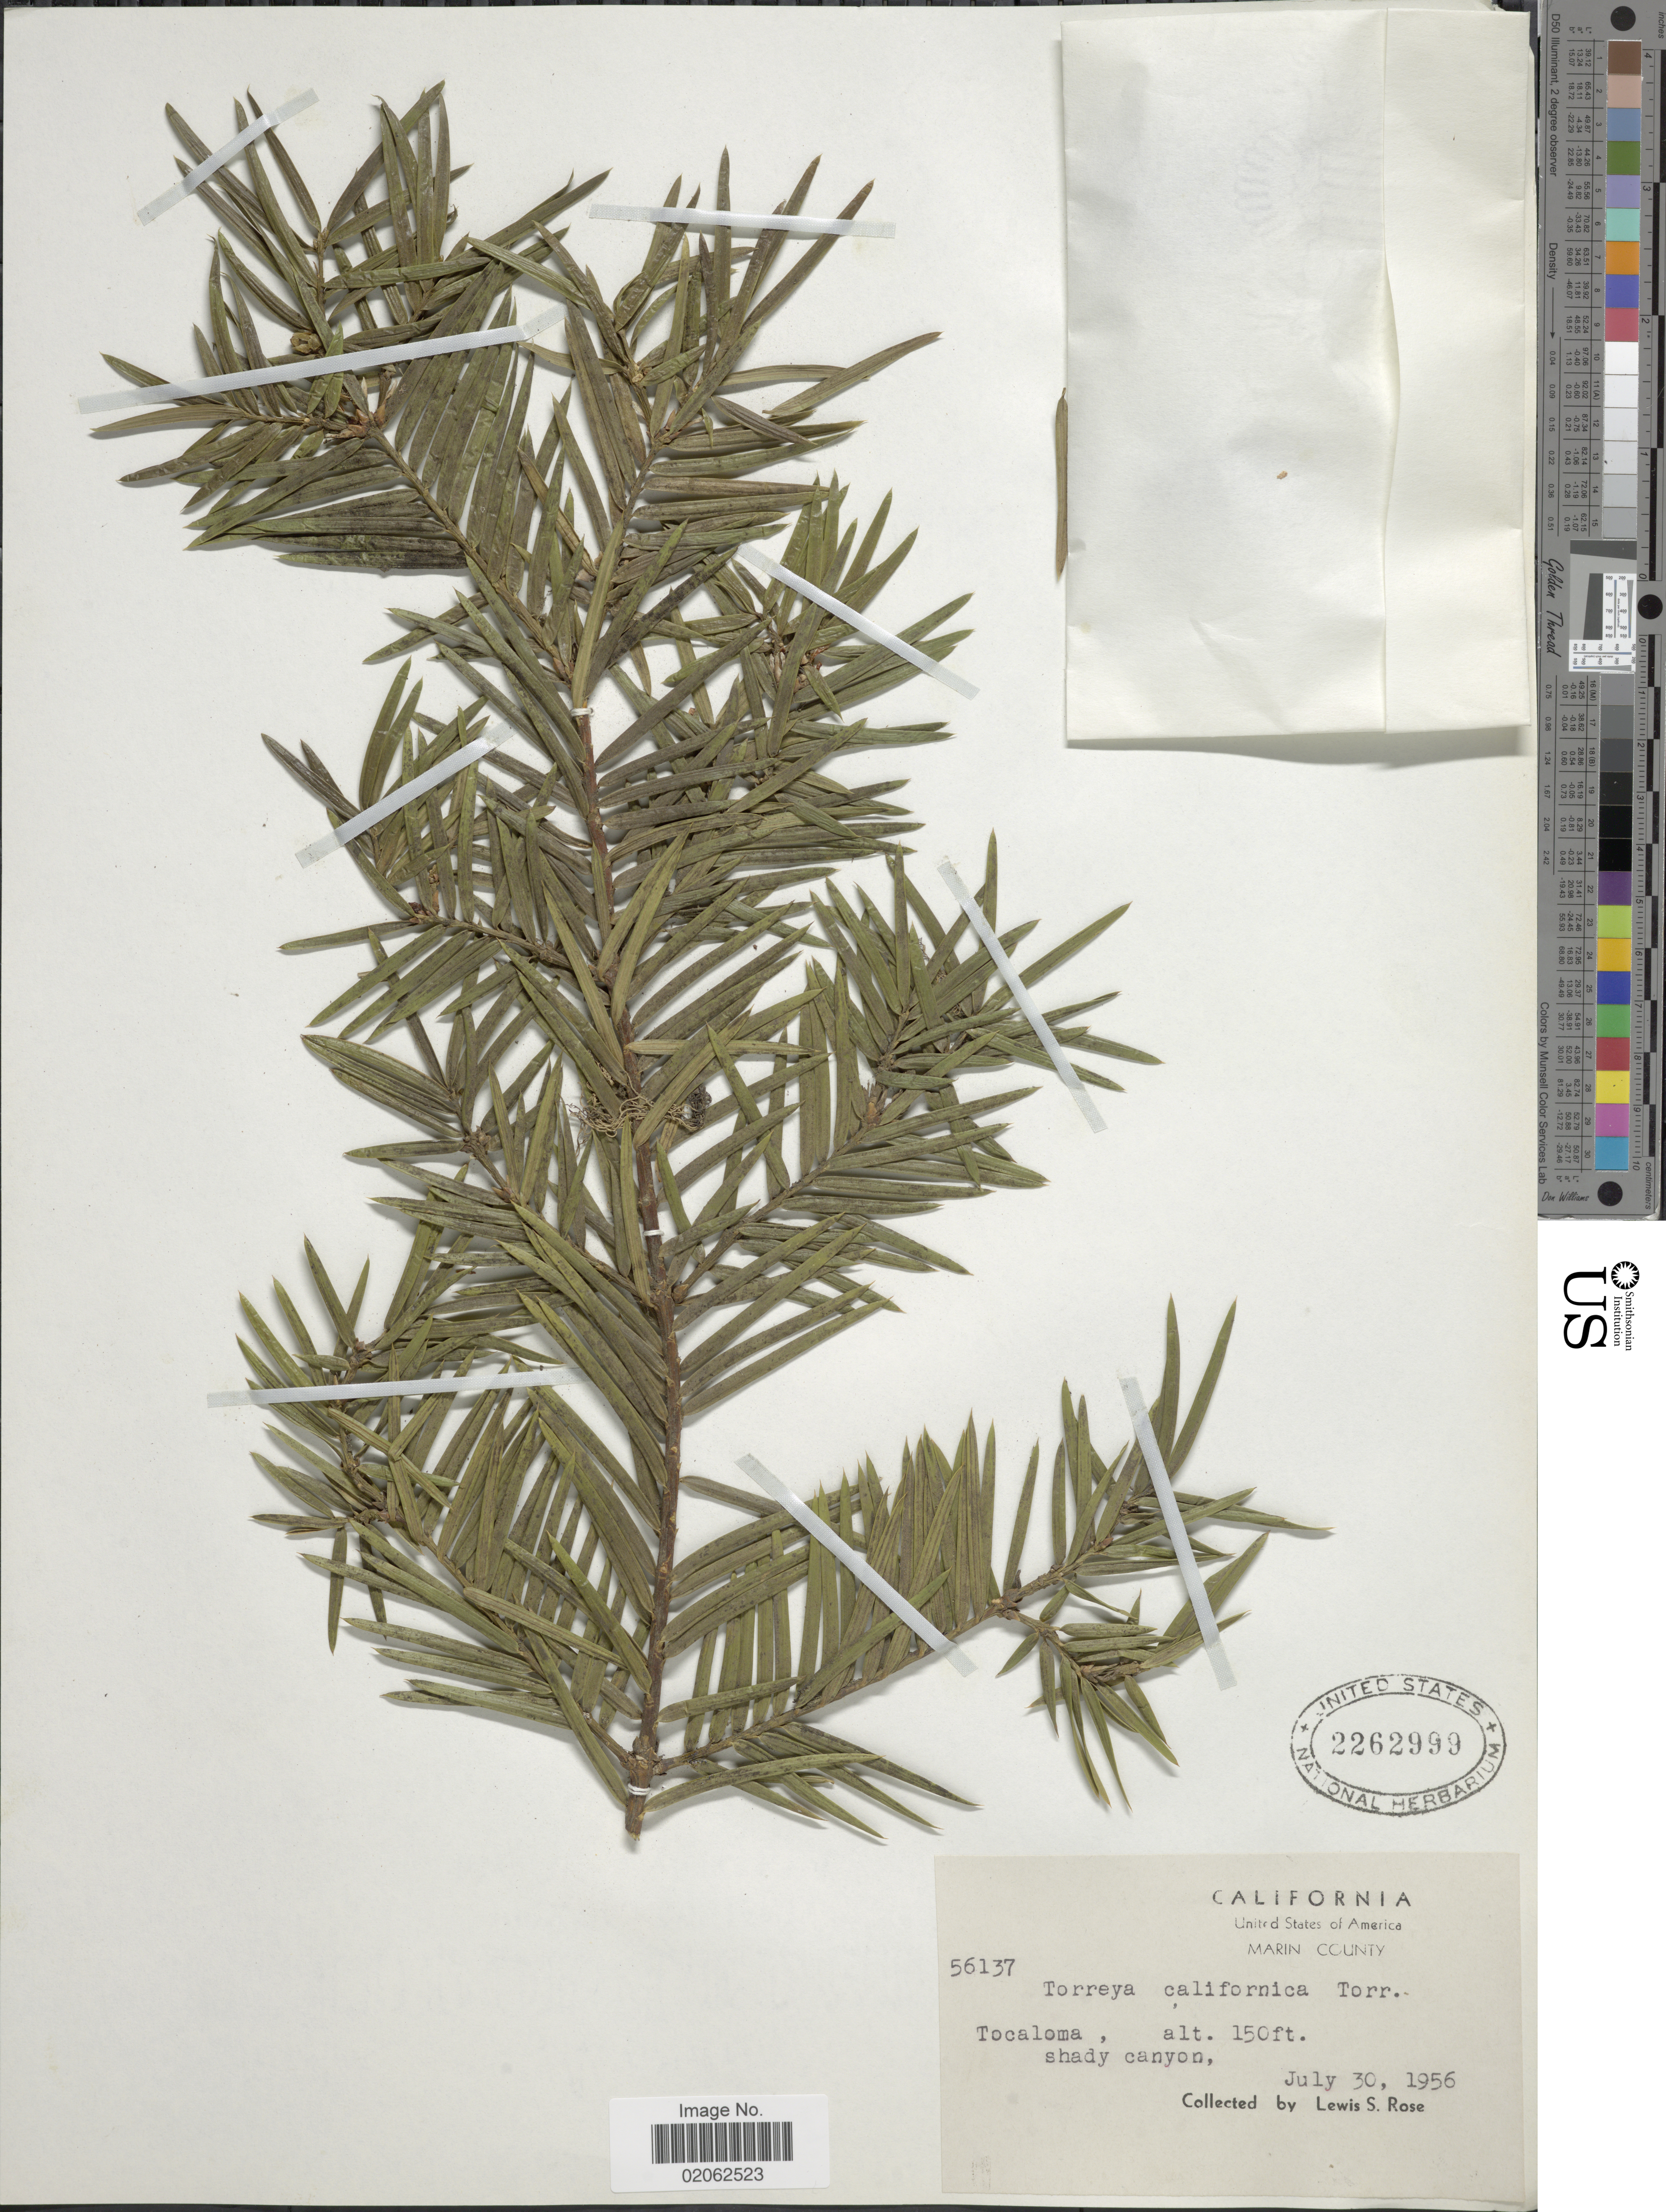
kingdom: Plantae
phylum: Tracheophyta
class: Pinopsida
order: Pinales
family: Taxaceae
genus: Torreya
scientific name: Torreya californica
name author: Torr.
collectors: L. S. Rose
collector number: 56137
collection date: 1956-07-30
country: United States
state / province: California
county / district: Marin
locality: Marin County. Tocaloma, shady canyon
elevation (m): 46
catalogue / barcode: US 2262999